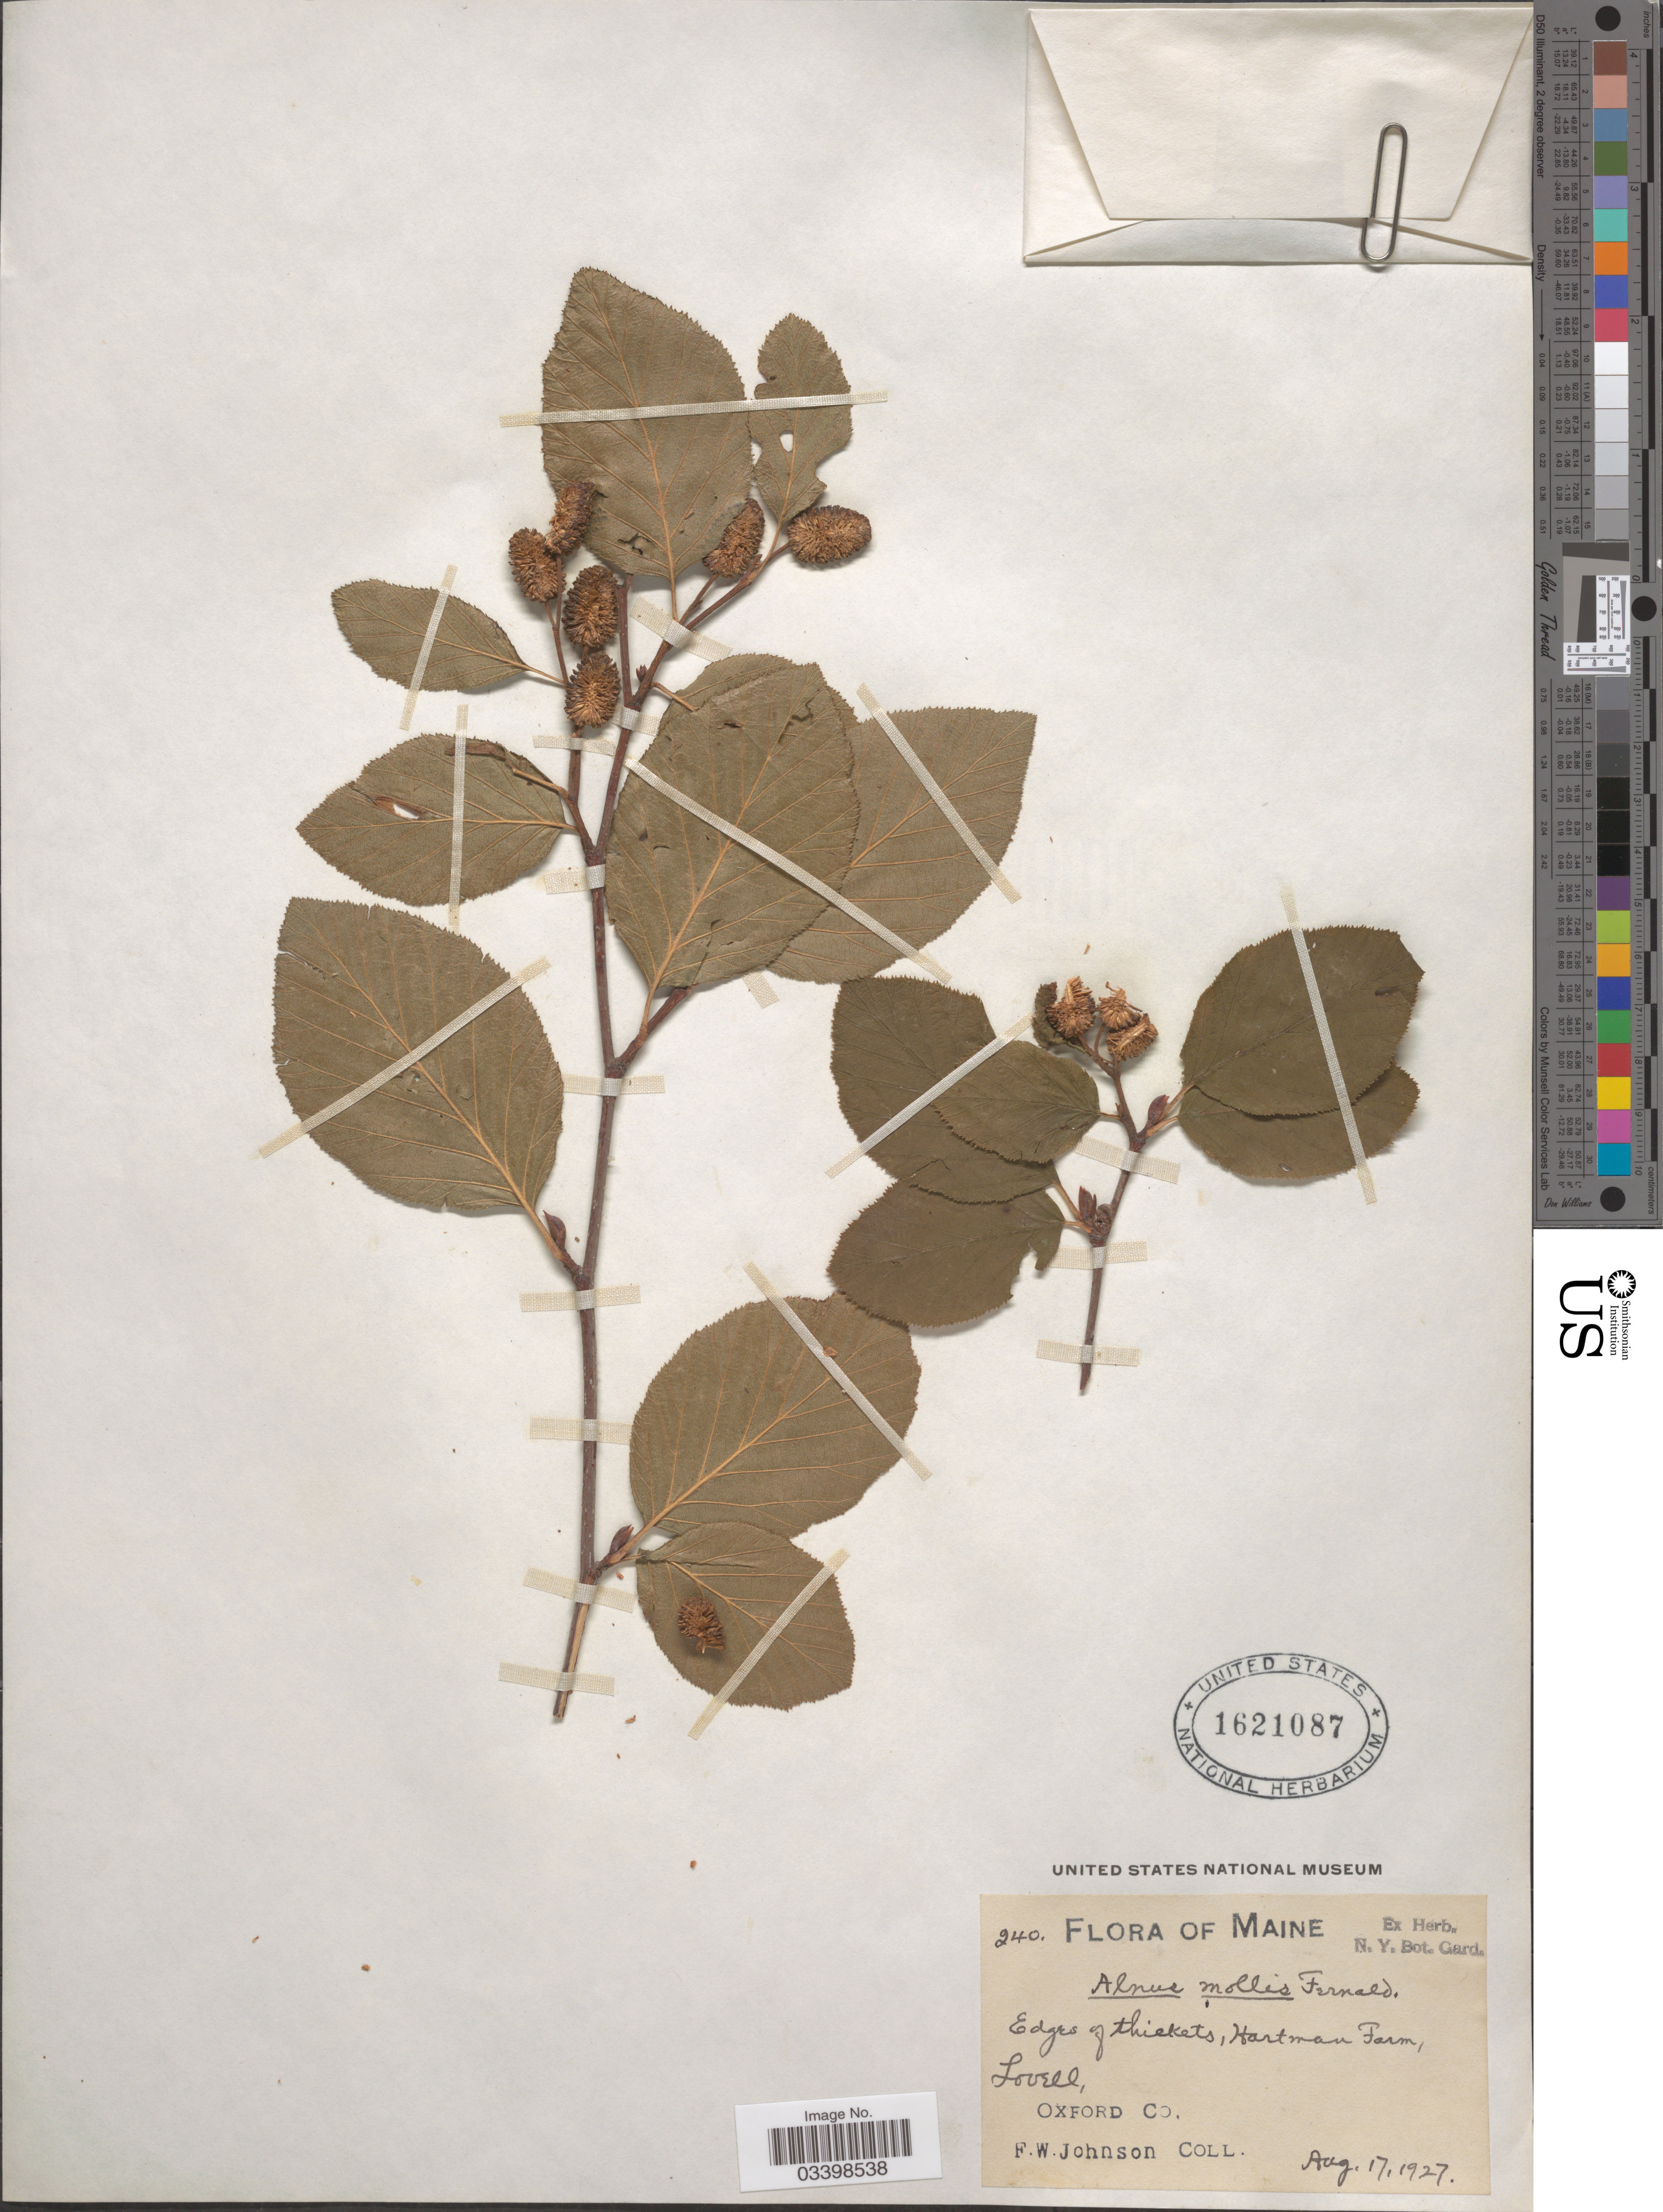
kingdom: Plantae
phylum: Tracheophyta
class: Magnoliopsida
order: Fagales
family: Betulaceae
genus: Alnus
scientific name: Alnus viridis subsp. crispa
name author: (Aiton) Turrill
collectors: F. W. Johnson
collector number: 240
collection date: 1927-08-17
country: United States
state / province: Maine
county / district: Oxford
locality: Hartman Farm, Lovell. Oxford Co.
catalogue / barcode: US 1621087